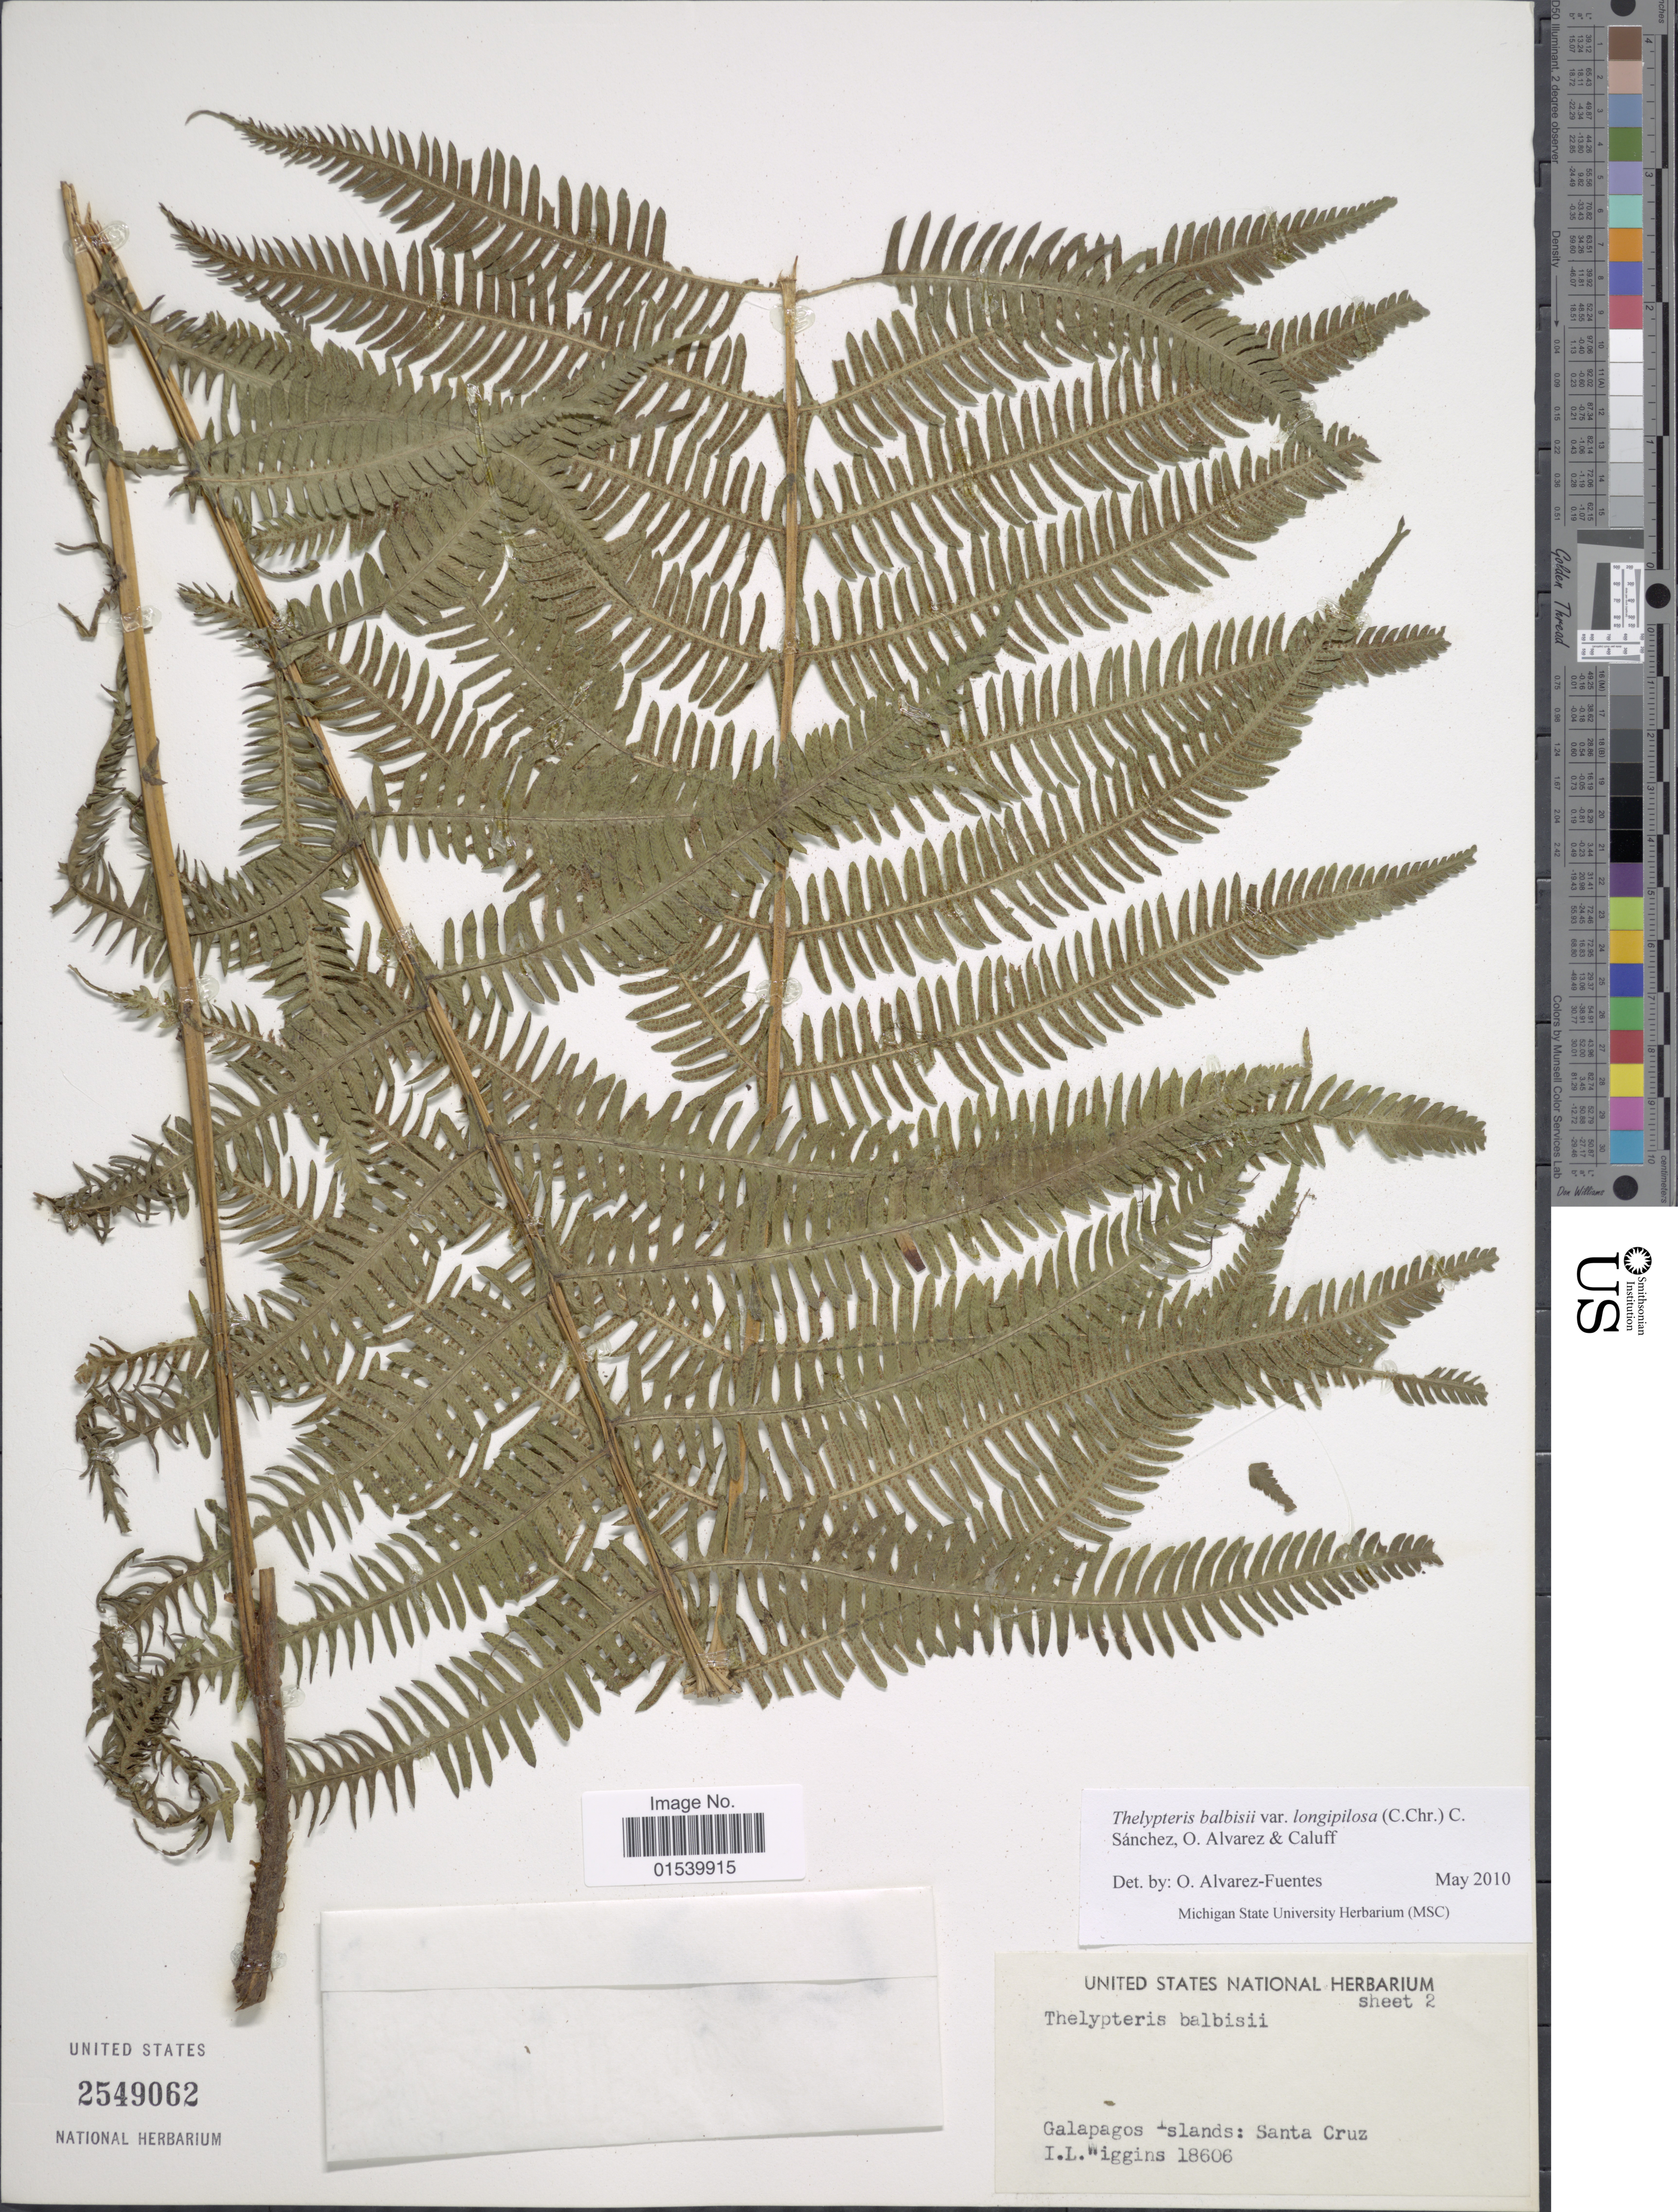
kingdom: Plantae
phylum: Tracheophyta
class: Polypodiopsida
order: Polypodiales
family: Thelypteridaceae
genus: Amauropelta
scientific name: Amauropelta balbisii (Spreng.) comb. nov., ined. 2015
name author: (Spreng.)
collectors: I. L. Wiggins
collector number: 18608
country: Ecuador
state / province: Colón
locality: Galapagos Islands: Santa Cruz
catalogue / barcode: US 2549062